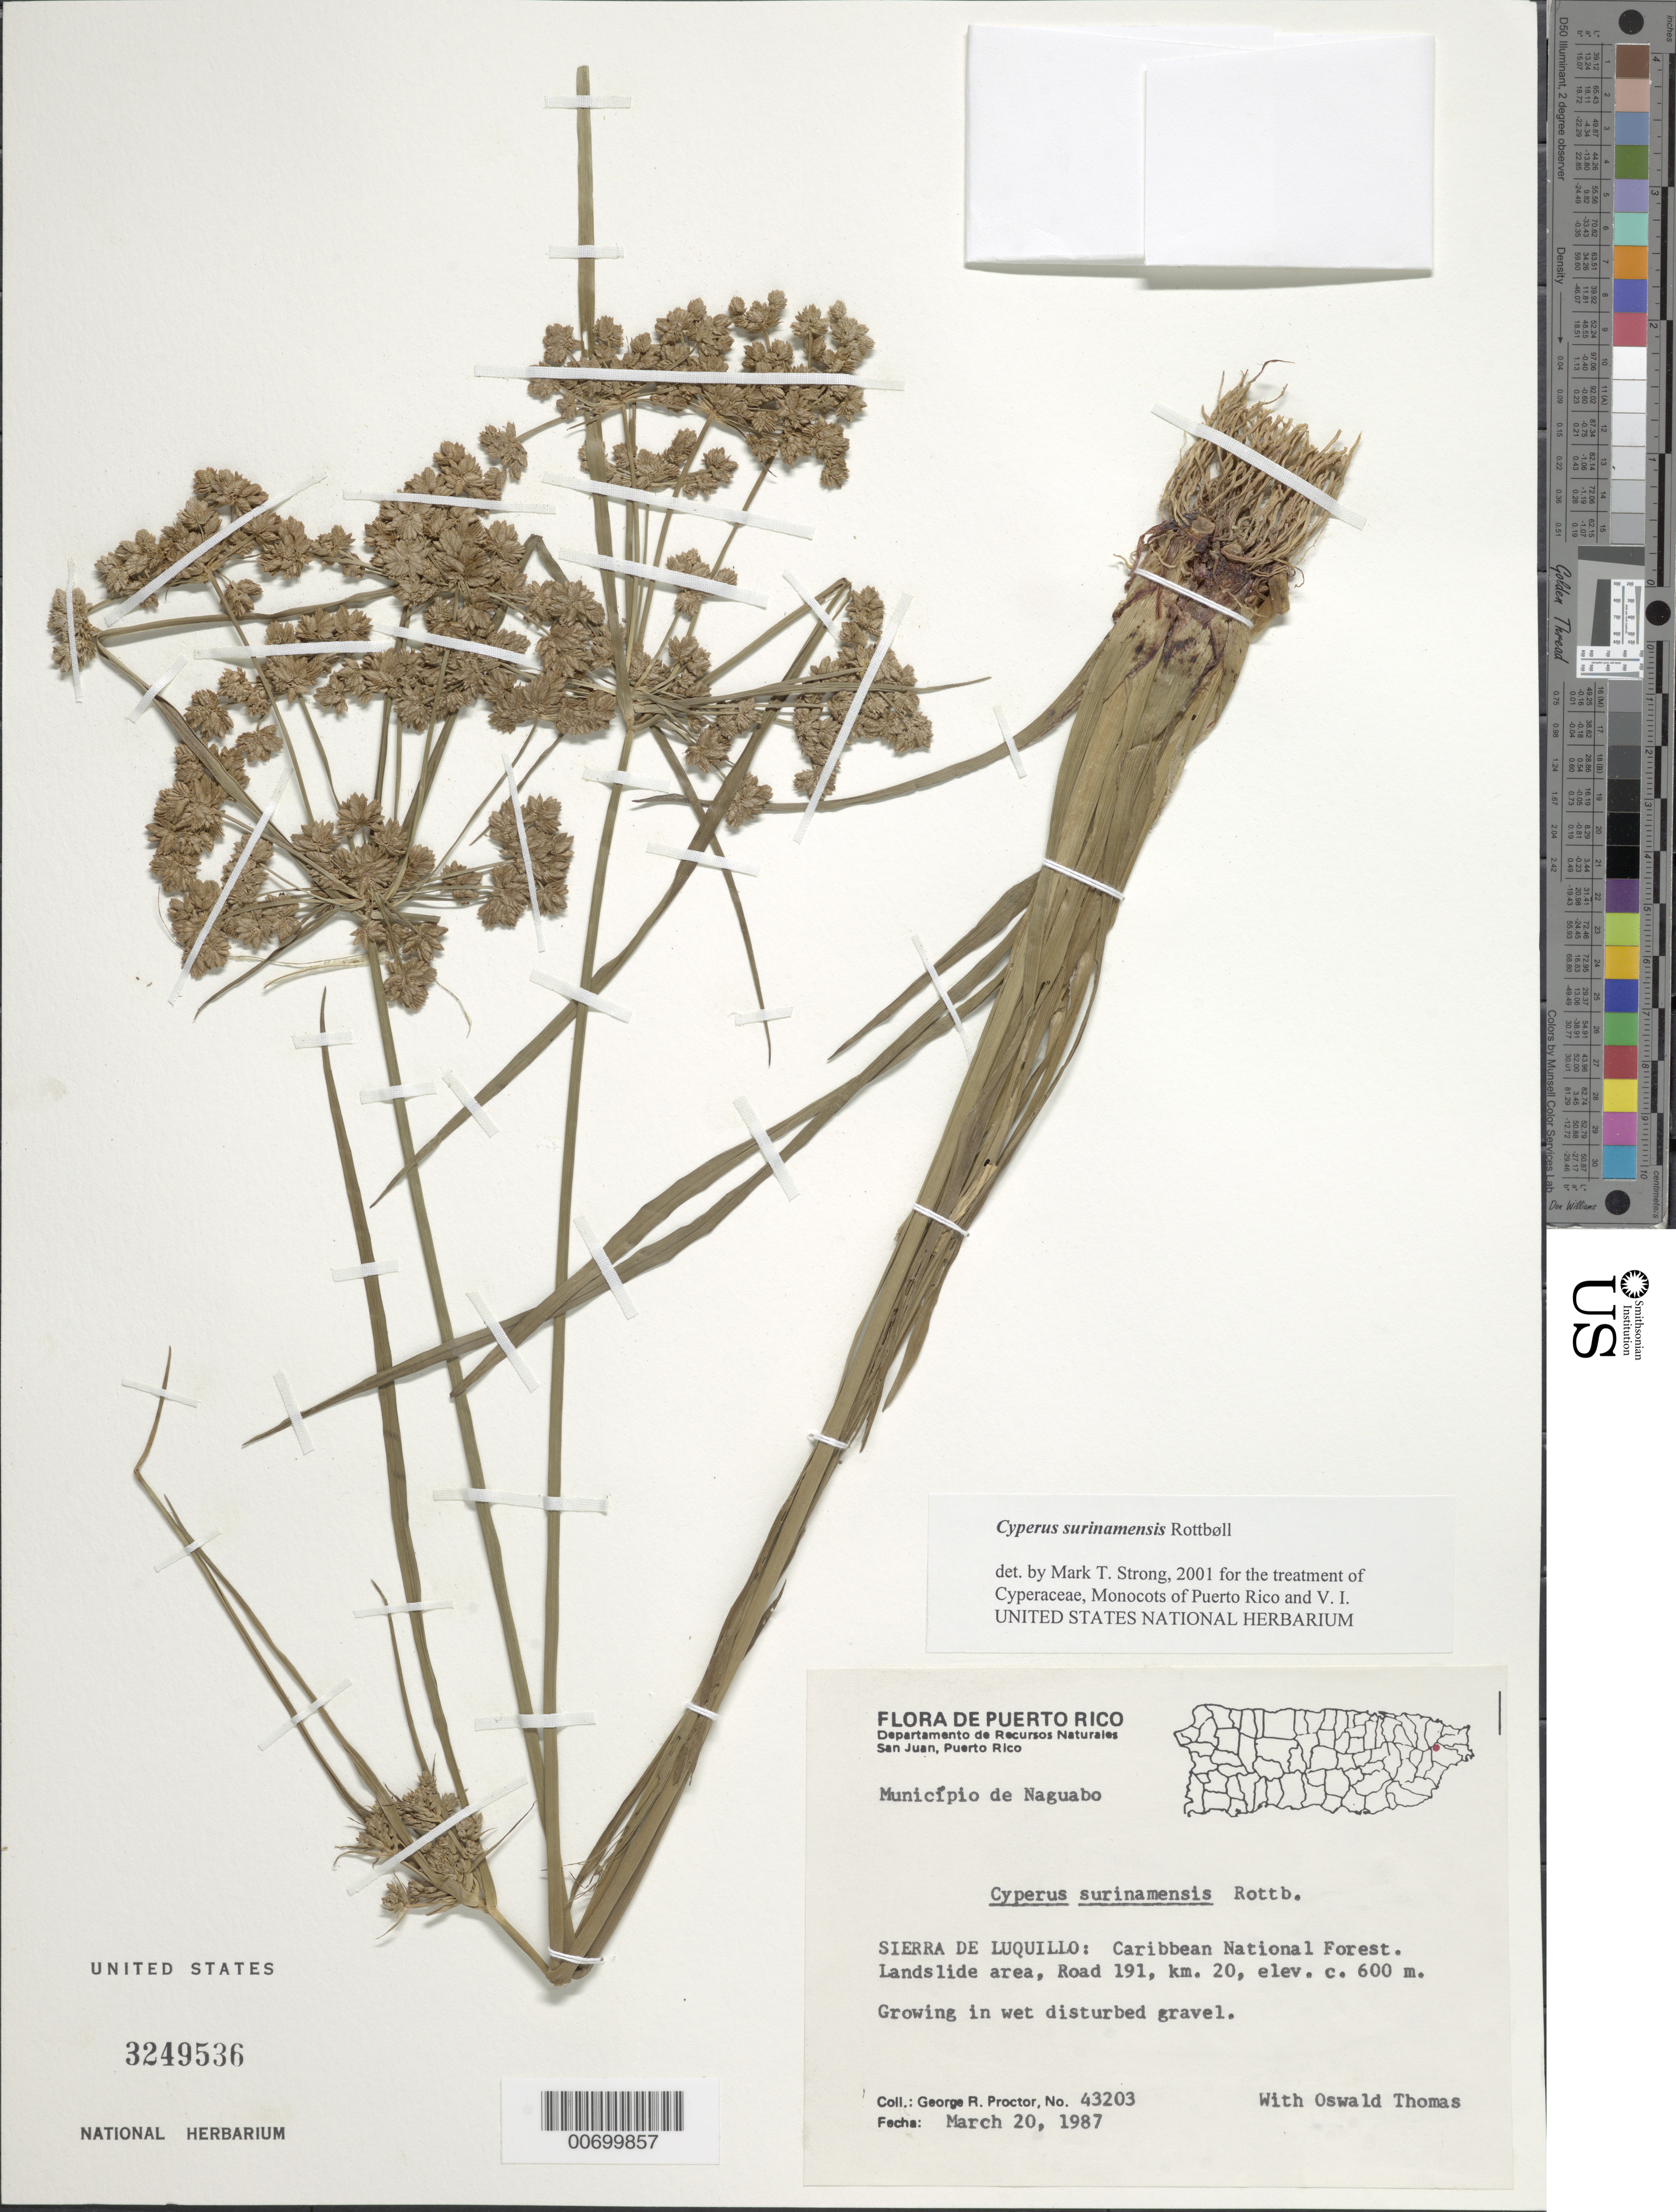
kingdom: Plantae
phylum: Tracheophyta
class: Liliopsida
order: Poales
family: Cyperaceae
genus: Cyperus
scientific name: Cyperus surinamensis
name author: Rottb.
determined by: Strong, M. T., (US), Smithsonian Institution - National Museum of Natural History (UNITED STATES)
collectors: G. R. Proctor & O. Thomas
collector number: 43203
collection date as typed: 20 Mar 1987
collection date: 1987-03-20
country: Puerto Rico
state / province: Naguabo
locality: Naguabo: Sierra de Luquillo, Caribbean National Forest, landslide area, Rd. 191, km 20.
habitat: In wet disturbed gravel.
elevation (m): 600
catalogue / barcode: US 3249536